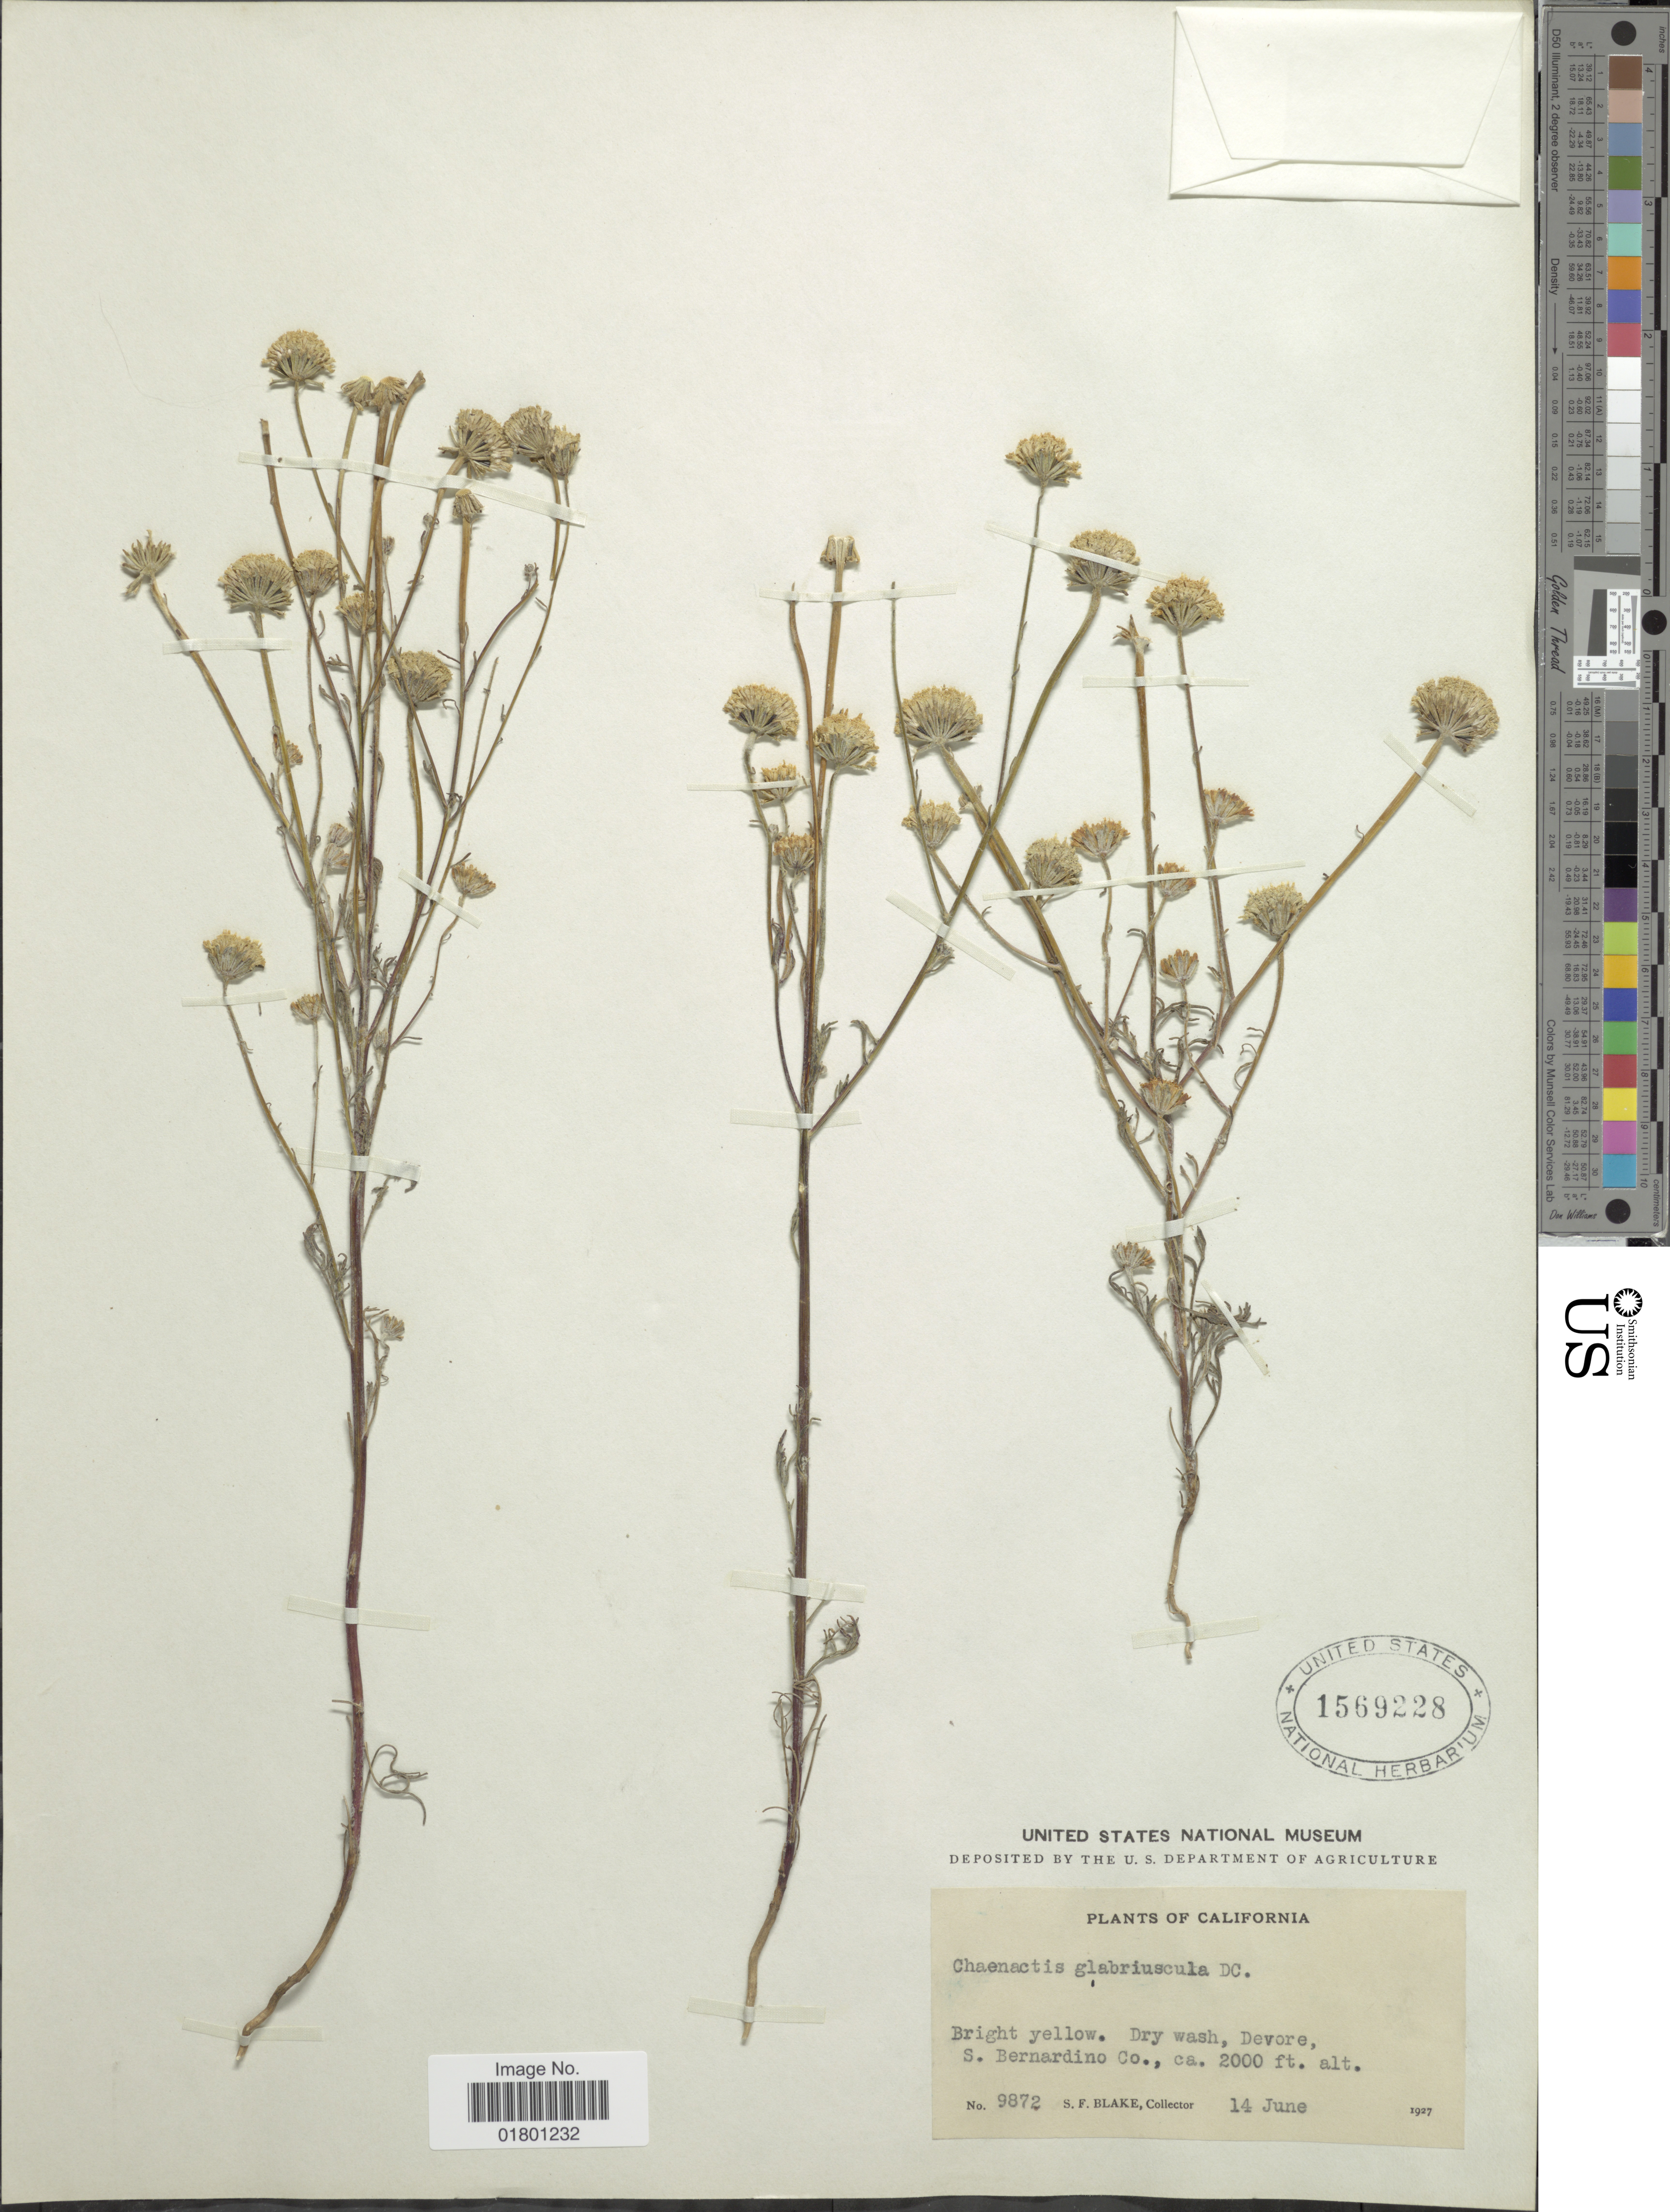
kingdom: Plantae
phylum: Tracheophyta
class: Magnoliopsida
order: Asterales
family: Asteraceae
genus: Chaenactis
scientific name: Chaenactis glabriuscula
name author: DC.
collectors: S. Blake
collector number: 9872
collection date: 1927-06-14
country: United States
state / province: California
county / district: San Bernardino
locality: Dry wash, Devore, S. Bernardino Co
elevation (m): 610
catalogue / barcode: US 1569228